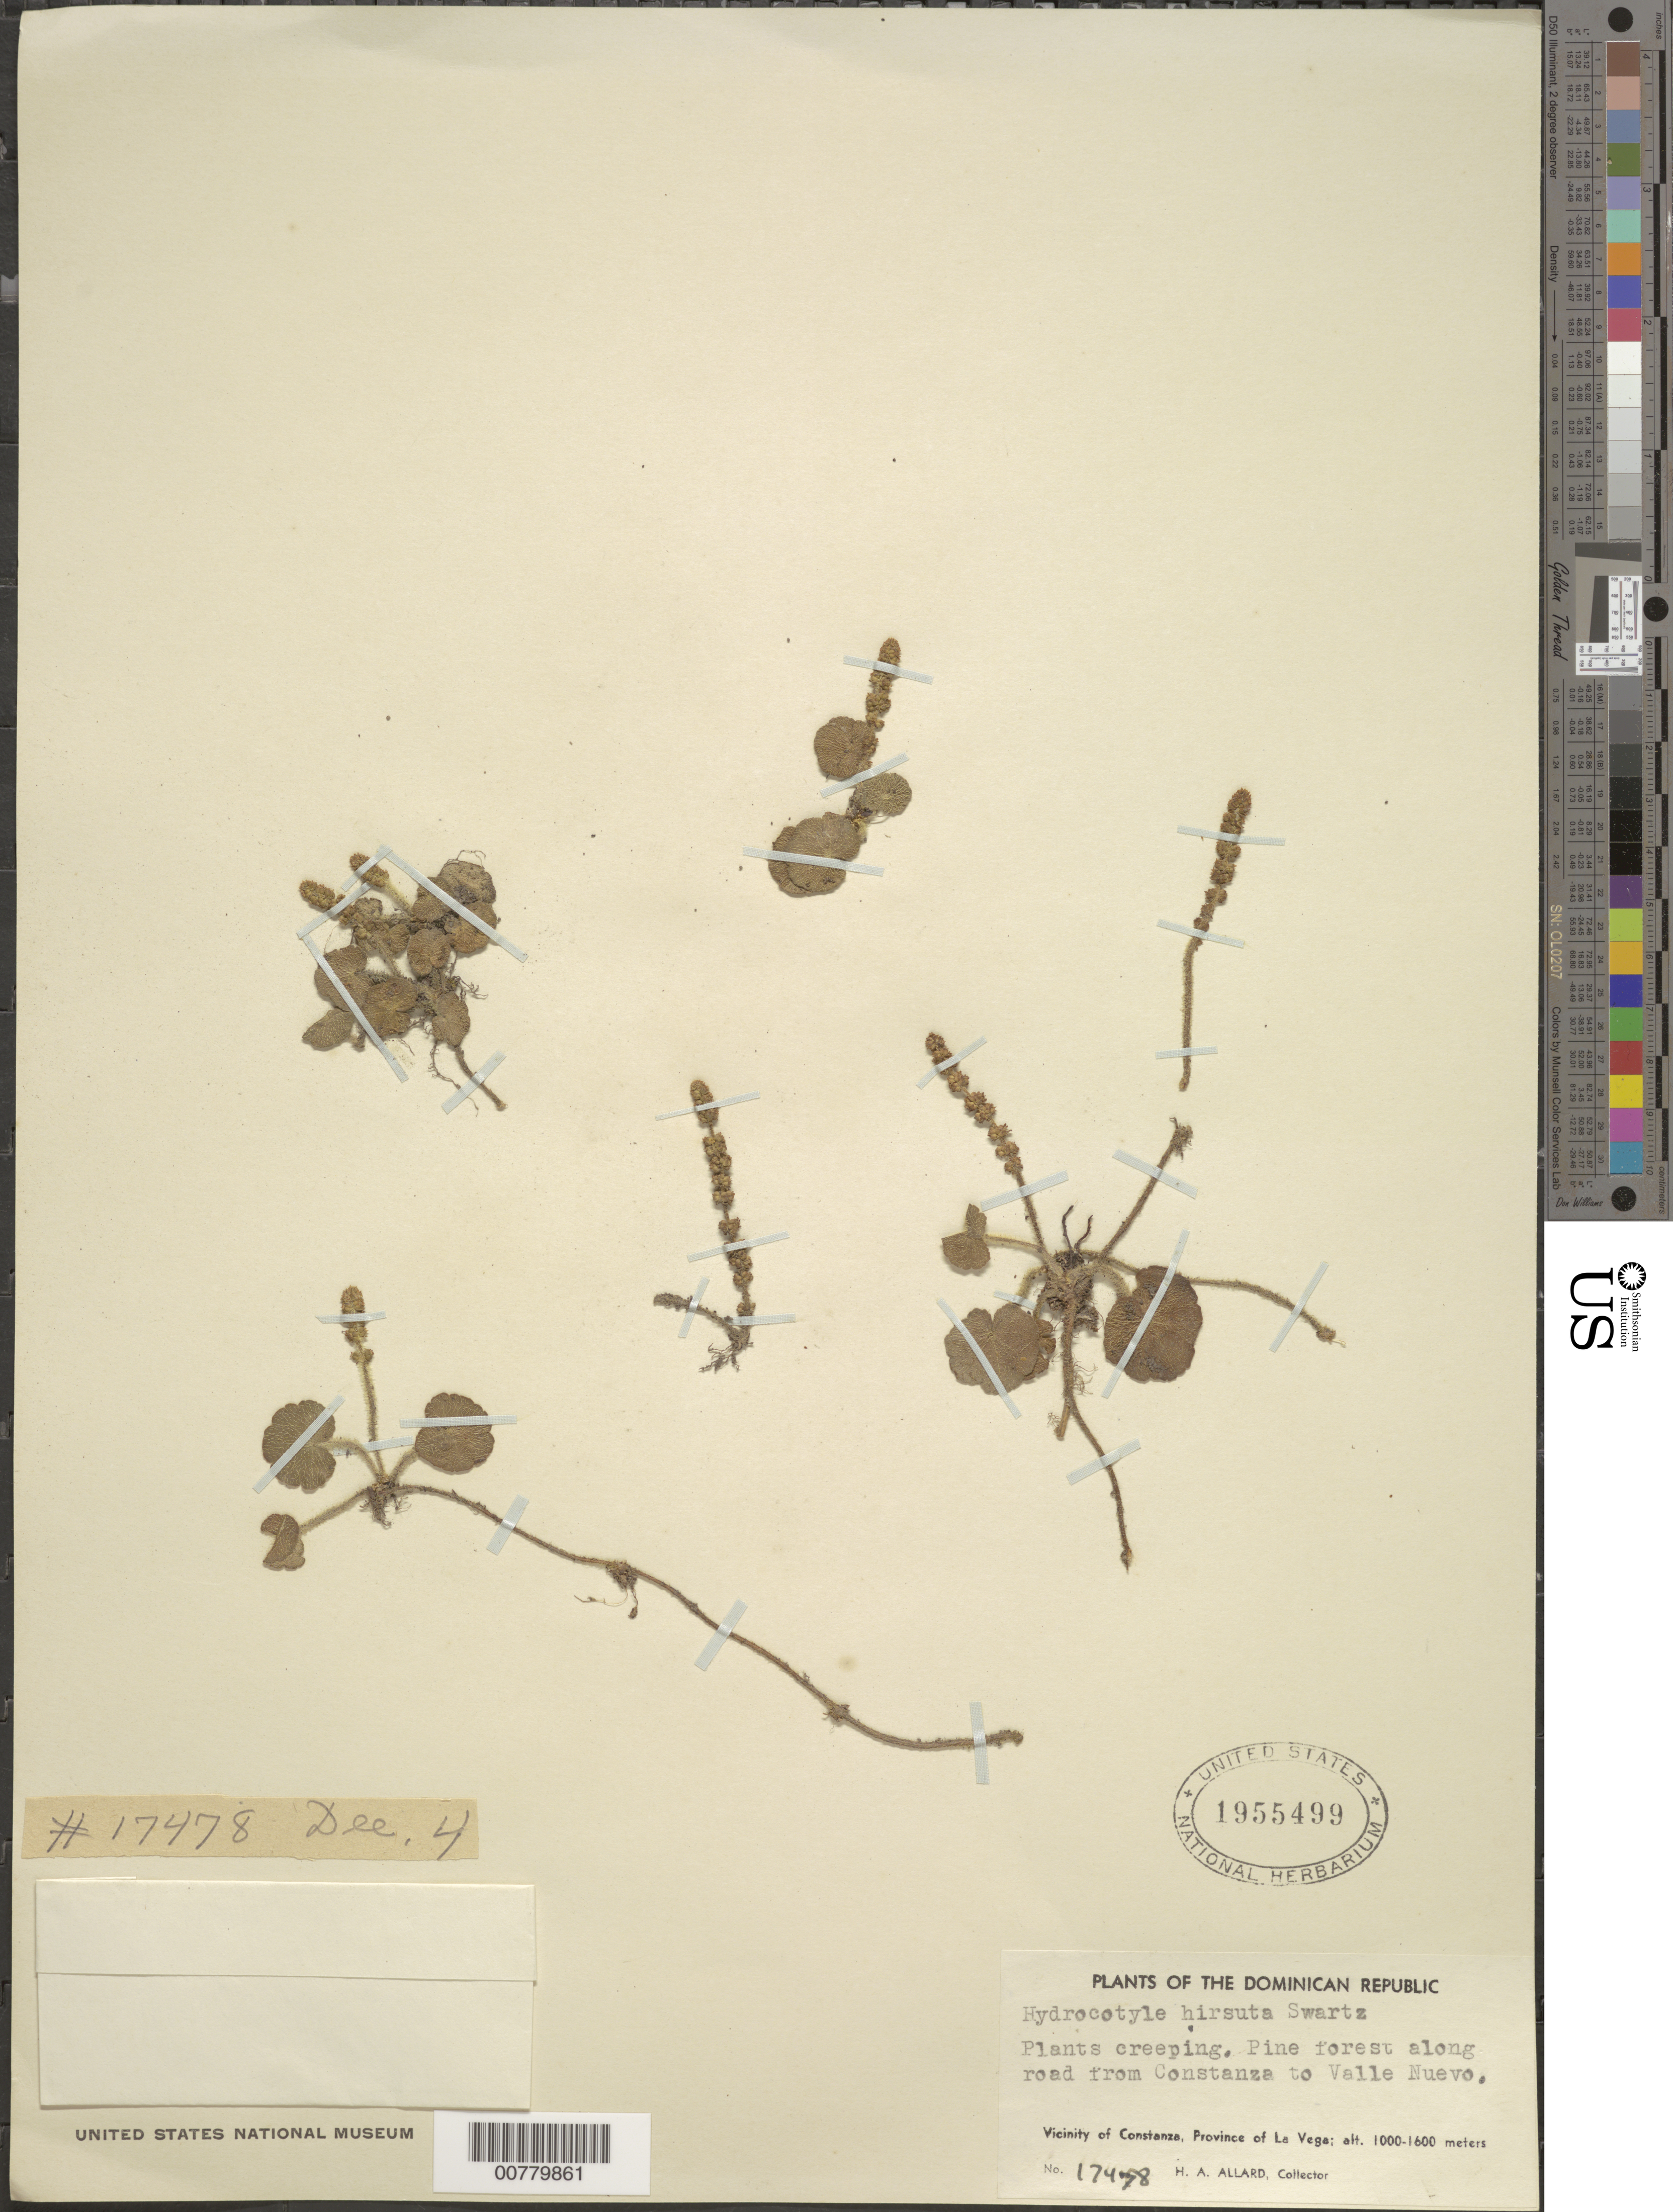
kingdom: Plantae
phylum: Tracheophyta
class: Magnoliopsida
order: Apiales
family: Araliaceae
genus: Hydrocotyle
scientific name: Hydrocotyle hirsuta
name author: Sw.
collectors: H. A. Allard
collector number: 17478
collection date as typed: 04 Dec 1947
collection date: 1947-12-04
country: Dominican Republic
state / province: La Vega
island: Hispaniola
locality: Vicinity of Constanza, forest along road from Constanza to Valle Nuevo.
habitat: Pine forest.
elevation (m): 1000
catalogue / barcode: US 1955499